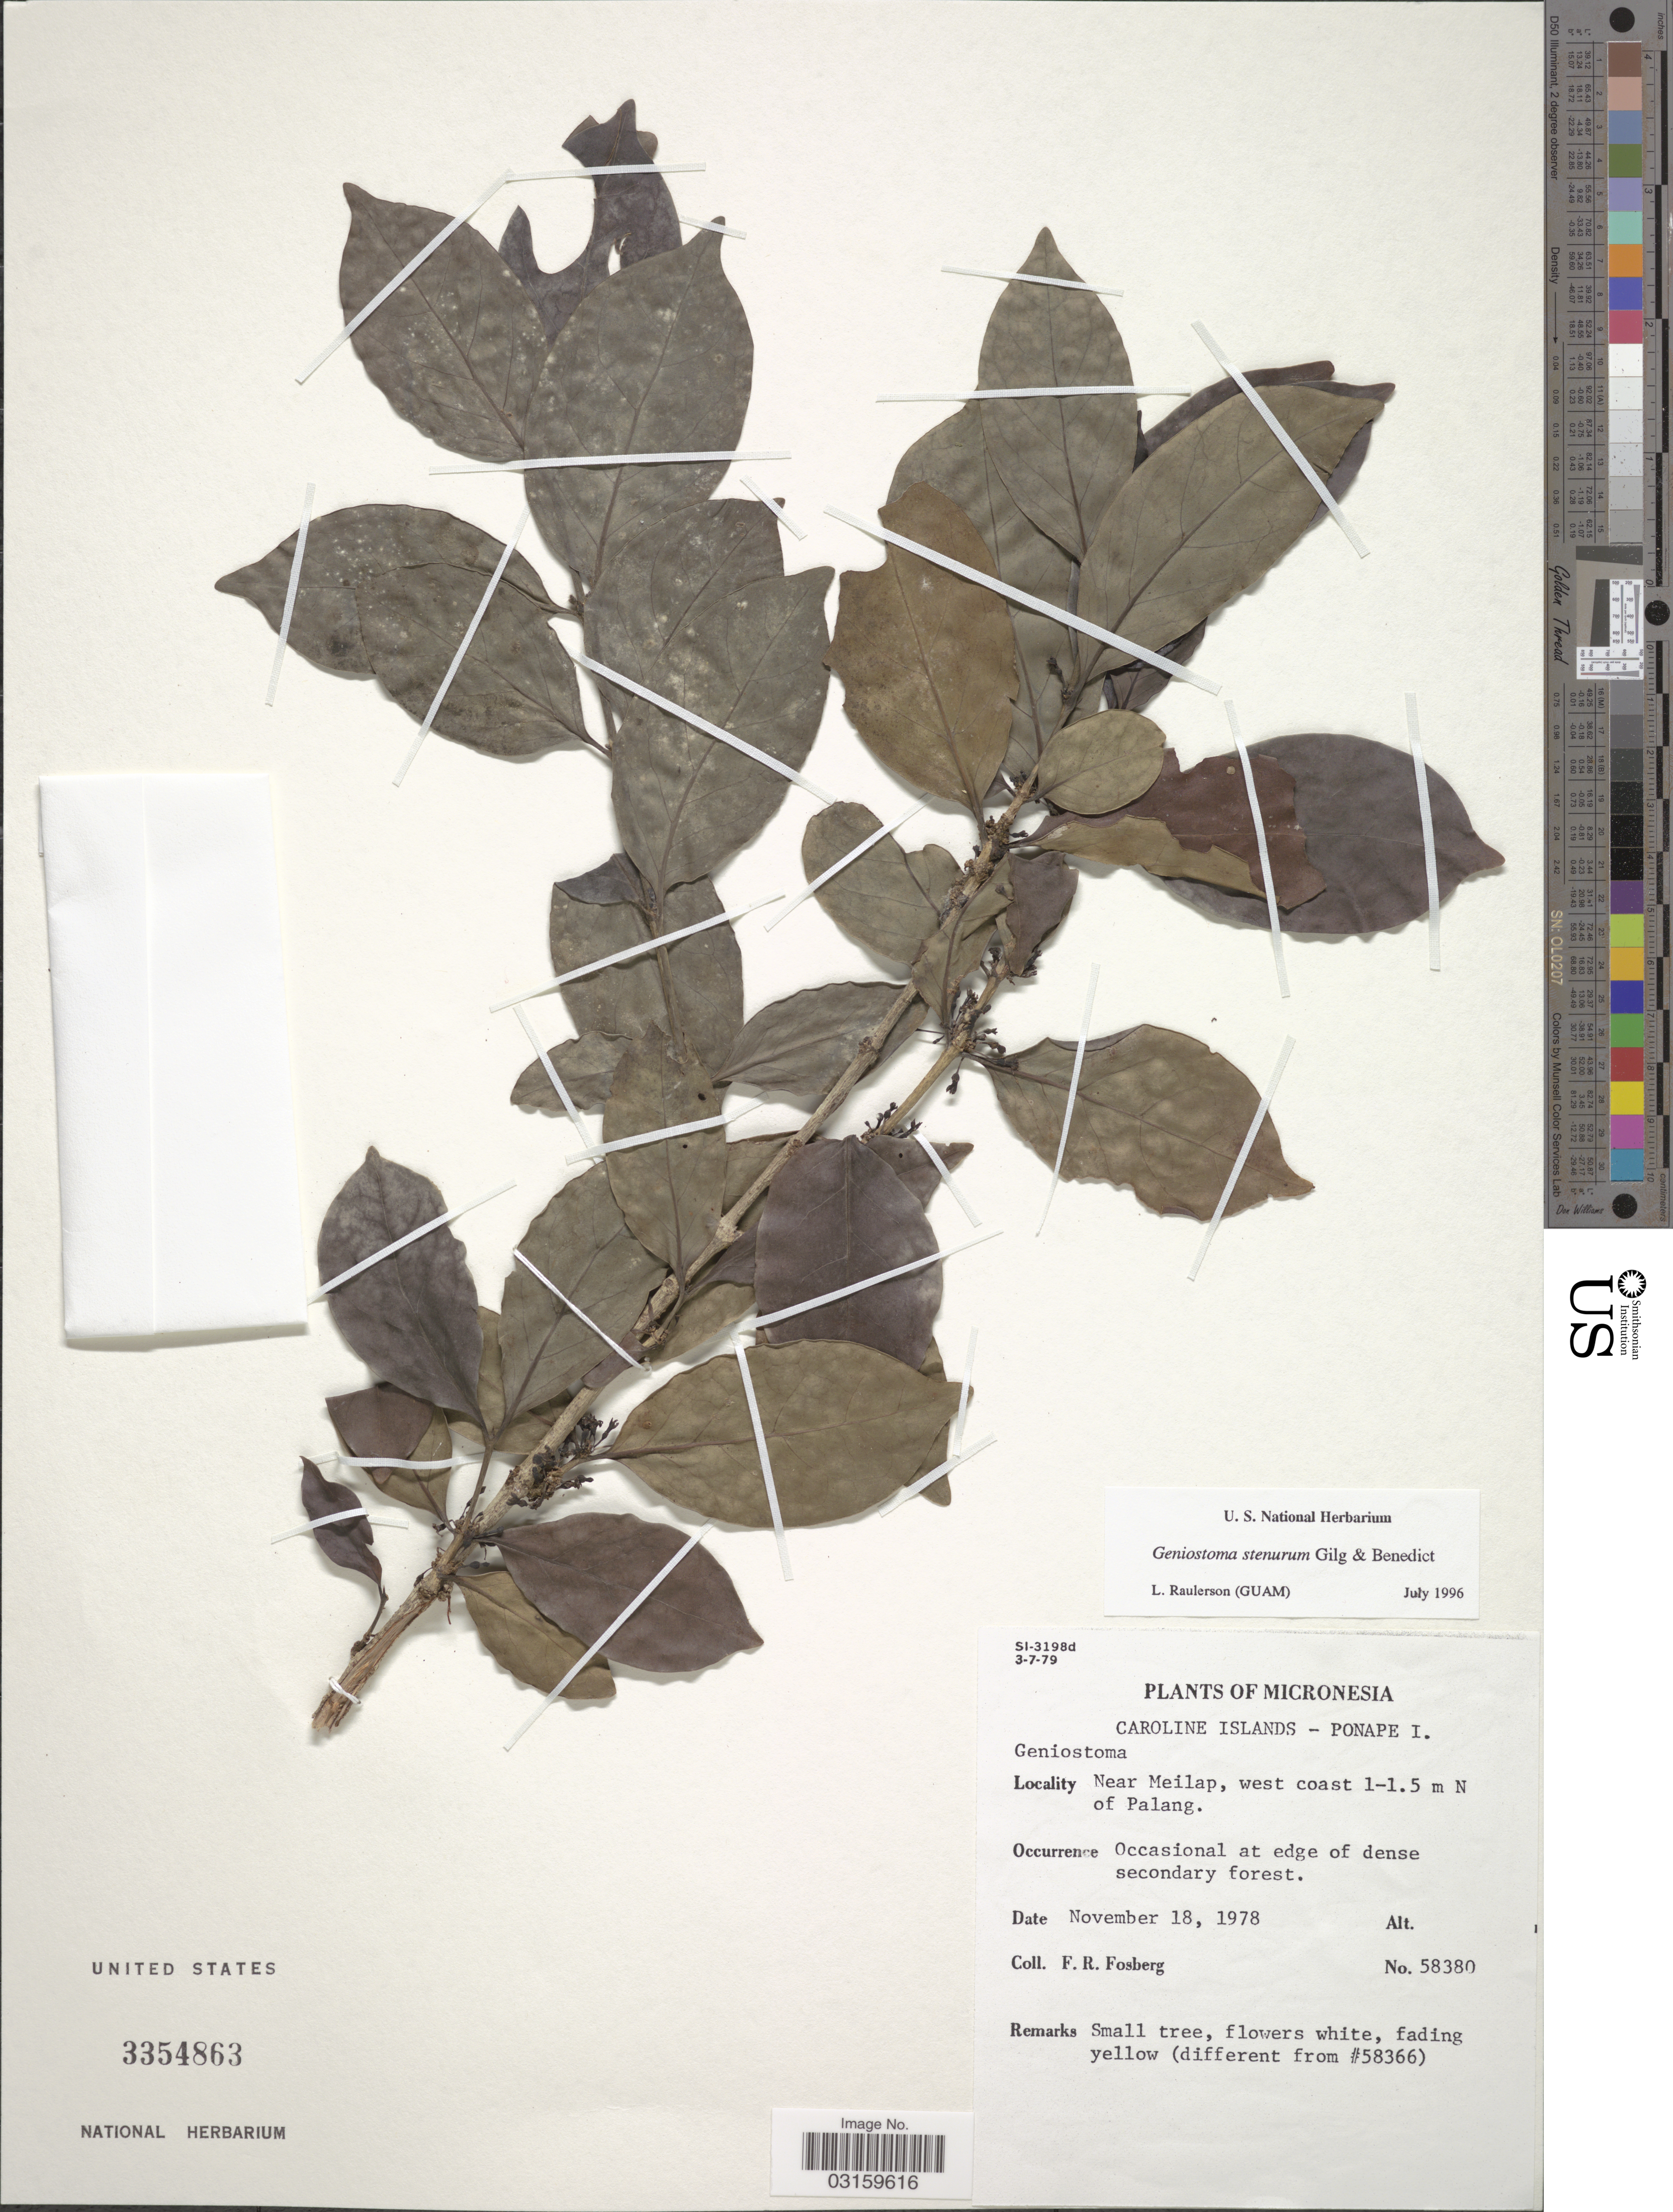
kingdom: Plantae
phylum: Tracheophyta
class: Magnoliopsida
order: Gentianales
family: Loganiaceae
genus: Geniostoma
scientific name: Geniostoma stenurum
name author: (Benedict) Gilg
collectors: F. R. Fosberg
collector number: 58380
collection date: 1978-11-18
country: Micronesia, Federated States of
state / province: Pohnpei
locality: Caroline Islands - Ponape I. Near Meilap, west coast 1-1.5 m N of Palang.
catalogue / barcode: US 3354863